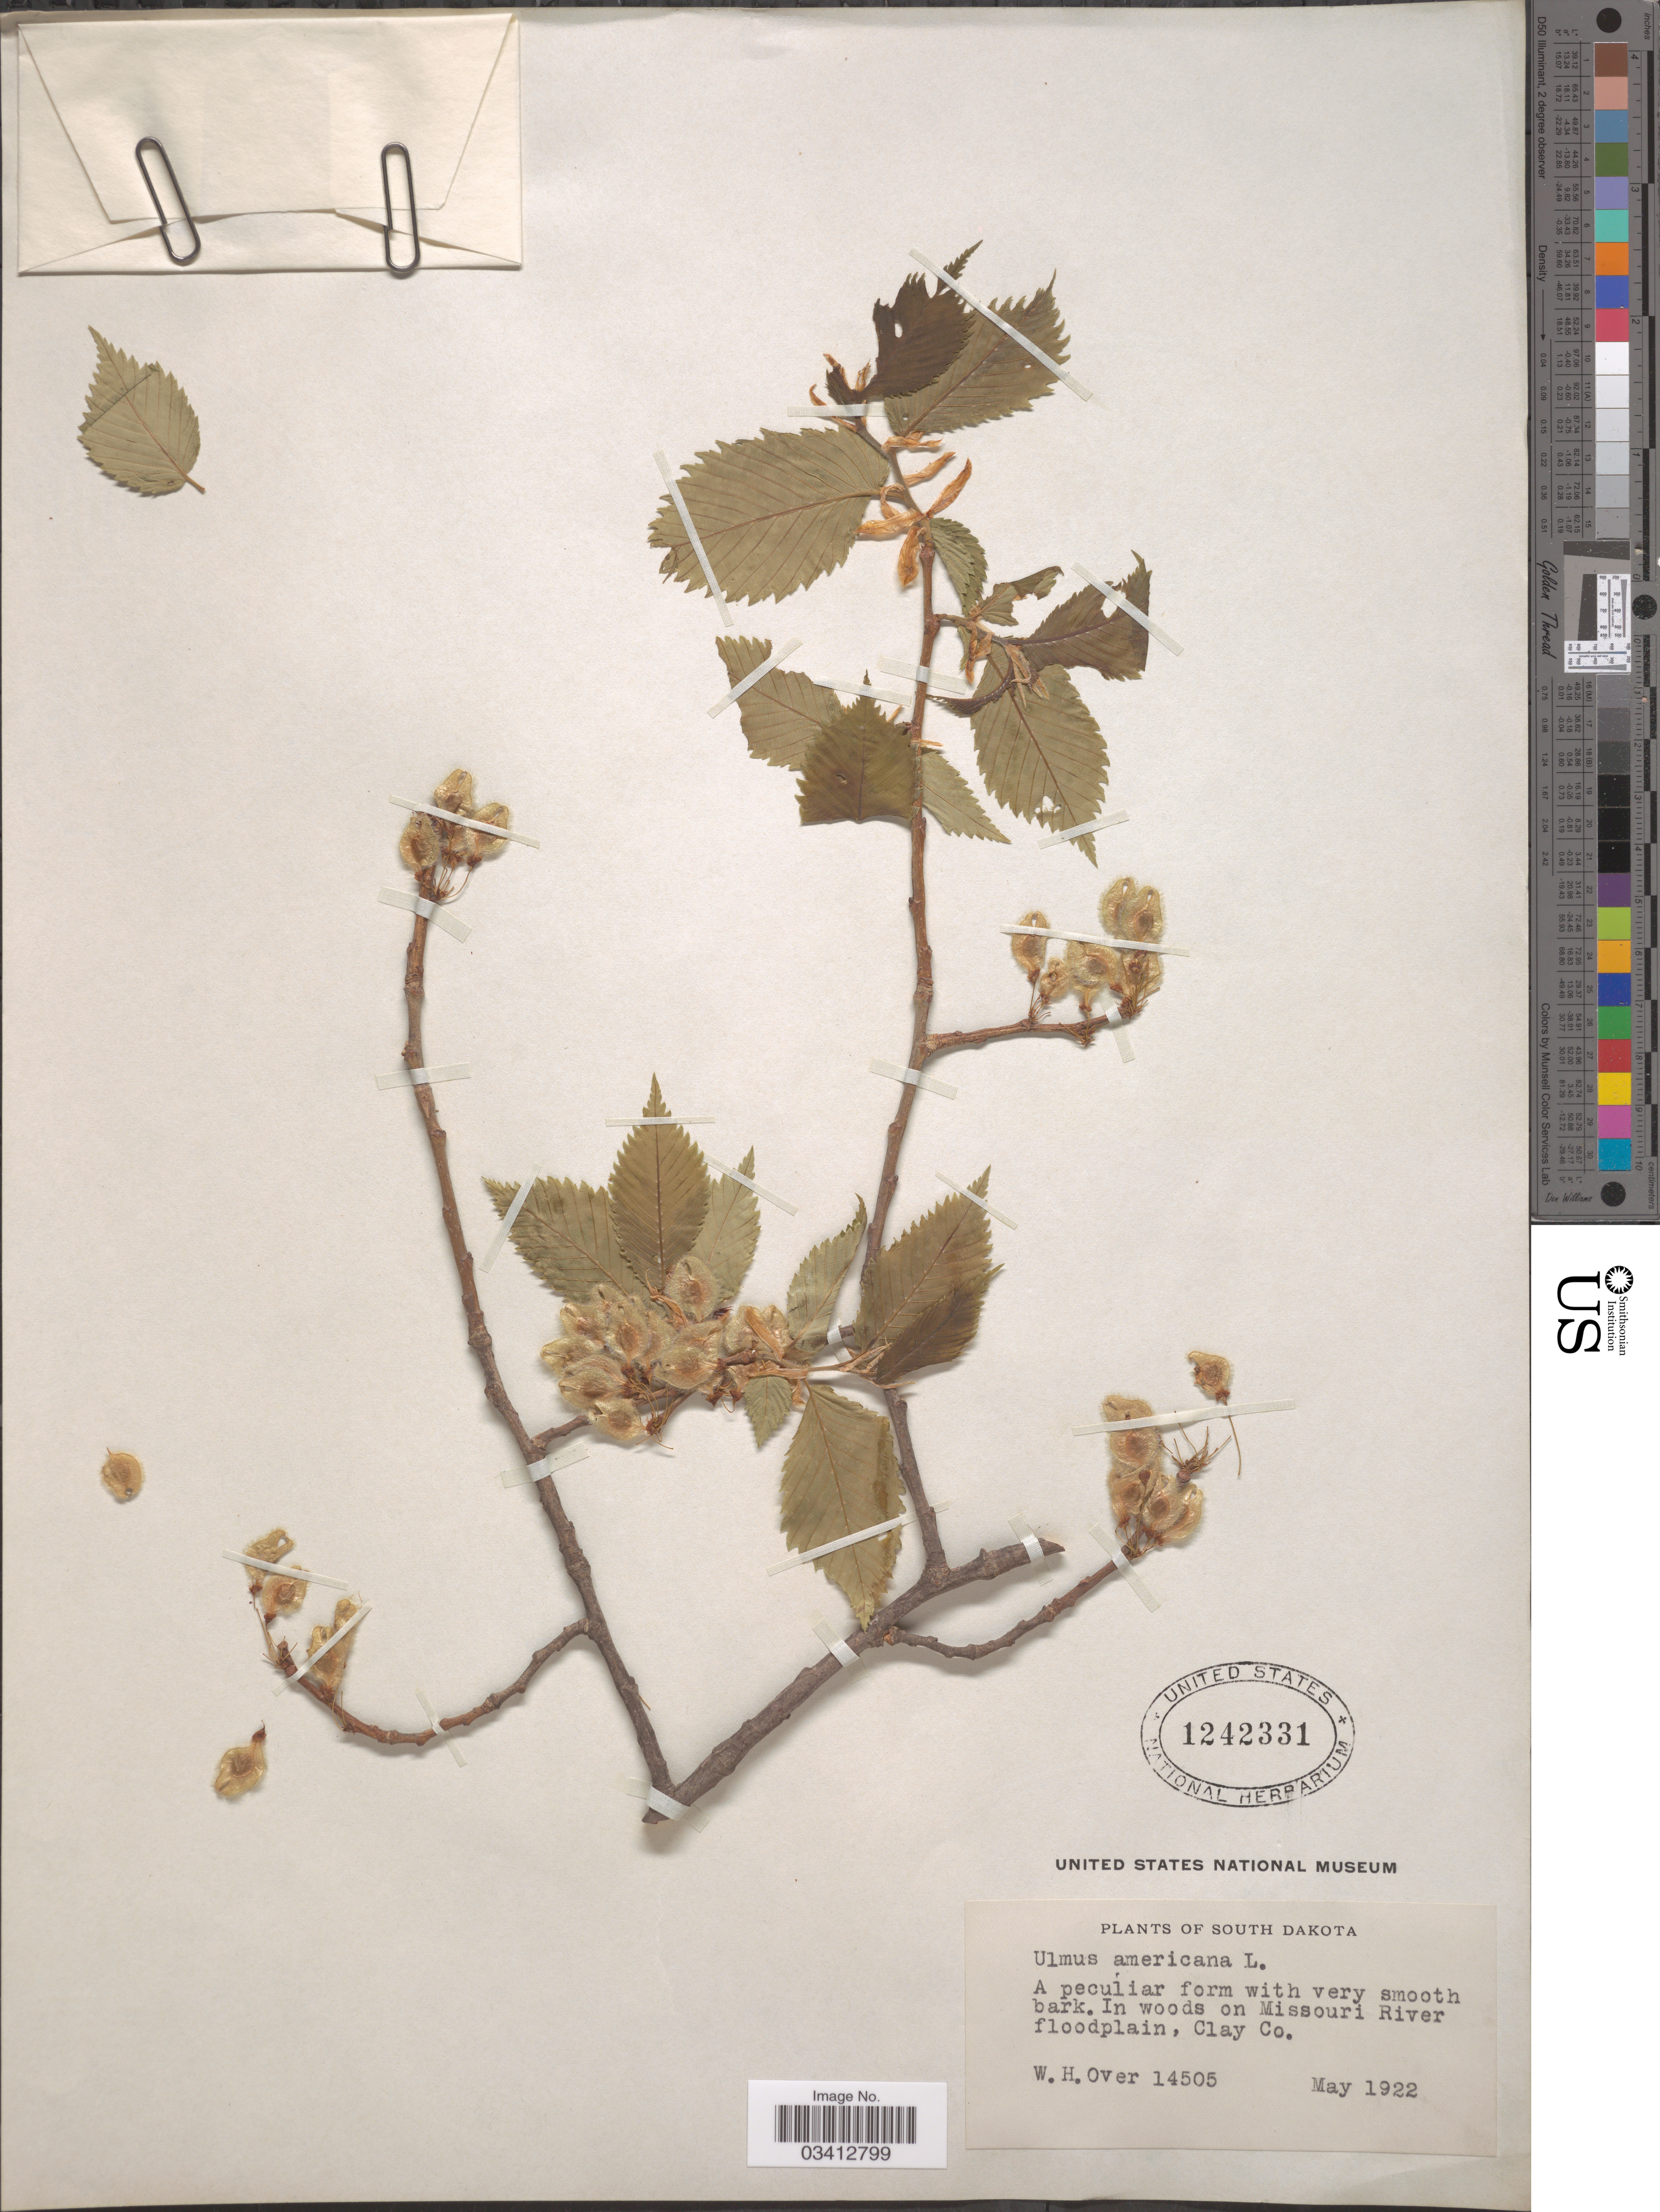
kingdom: Plantae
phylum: Tracheophyta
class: Magnoliopsida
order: Rosales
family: Ulmaceae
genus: Ulmus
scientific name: Ulmus americana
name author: L.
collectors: W. Over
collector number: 14505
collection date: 1922-05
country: United States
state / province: South Dakota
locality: In woods on Missouri River floodplain, Clay Co.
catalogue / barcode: US 1242331